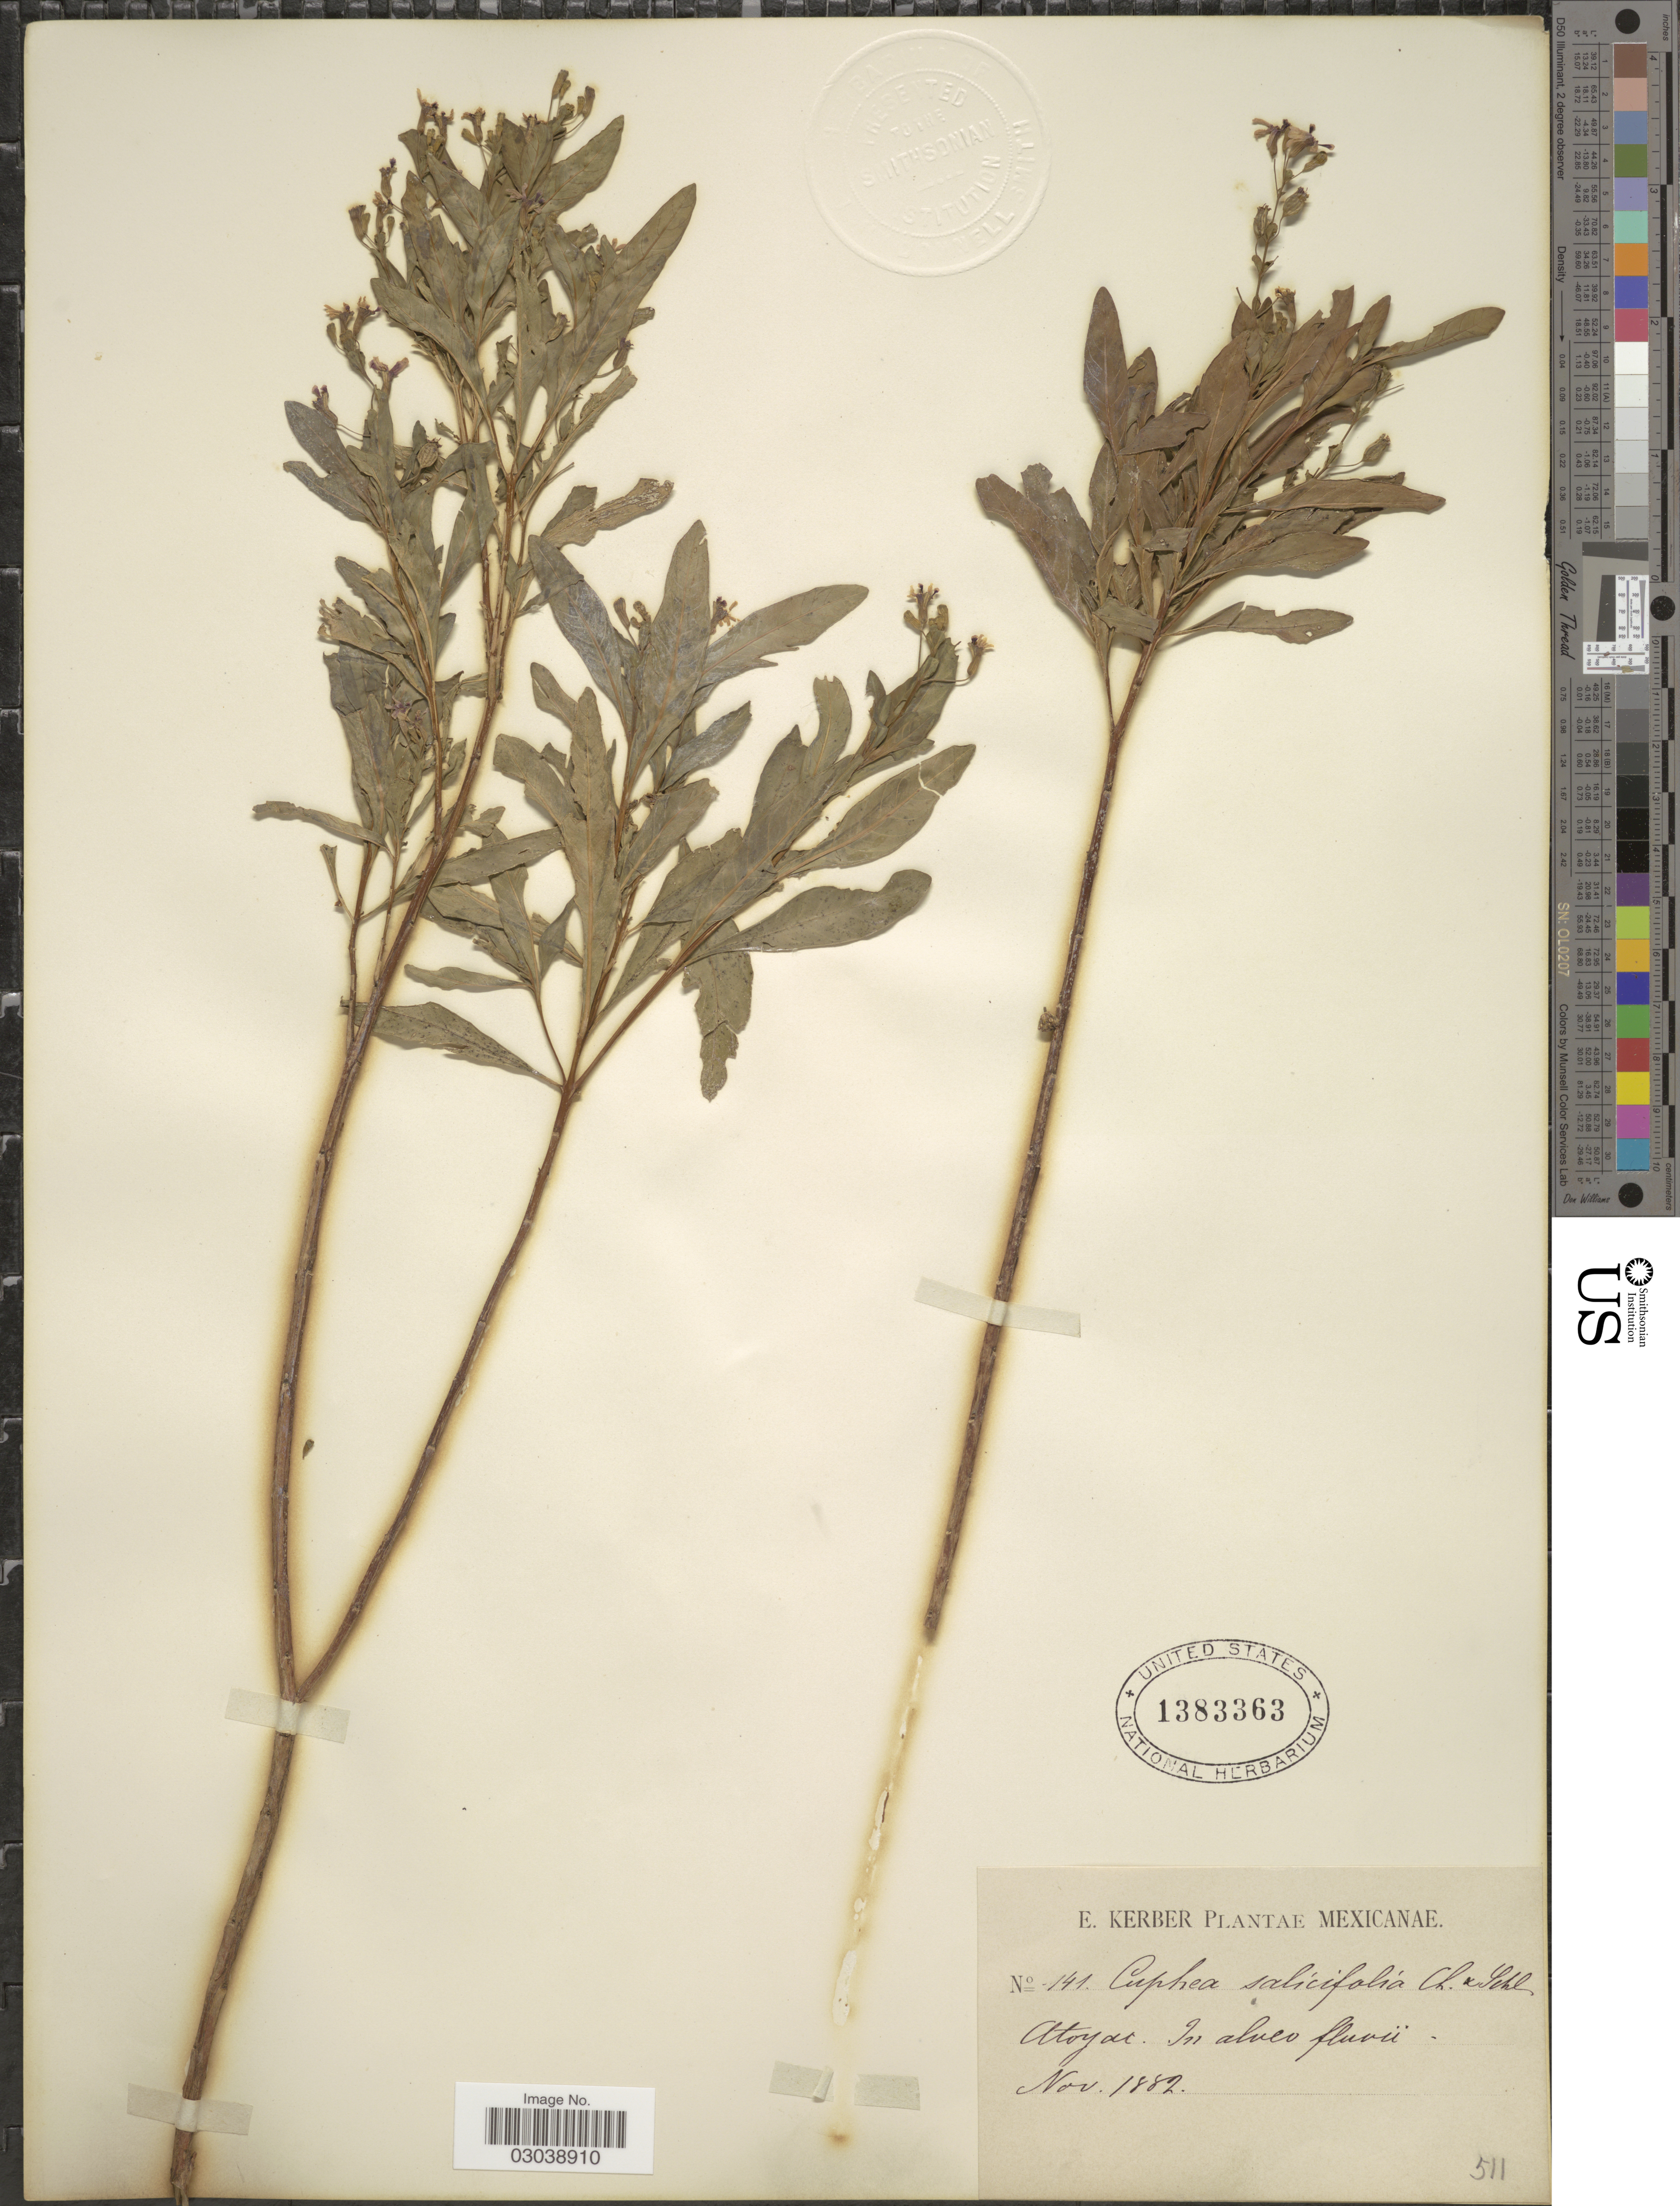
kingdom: Plantae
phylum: Tracheophyta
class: Magnoliopsida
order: Myrtales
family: Lythraceae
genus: Cuphea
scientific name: Cuphea salicifolia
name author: Schltdl. & Cham.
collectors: E. Kerber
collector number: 141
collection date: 1882-11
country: Mexico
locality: Atoyac.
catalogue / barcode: US 1383363